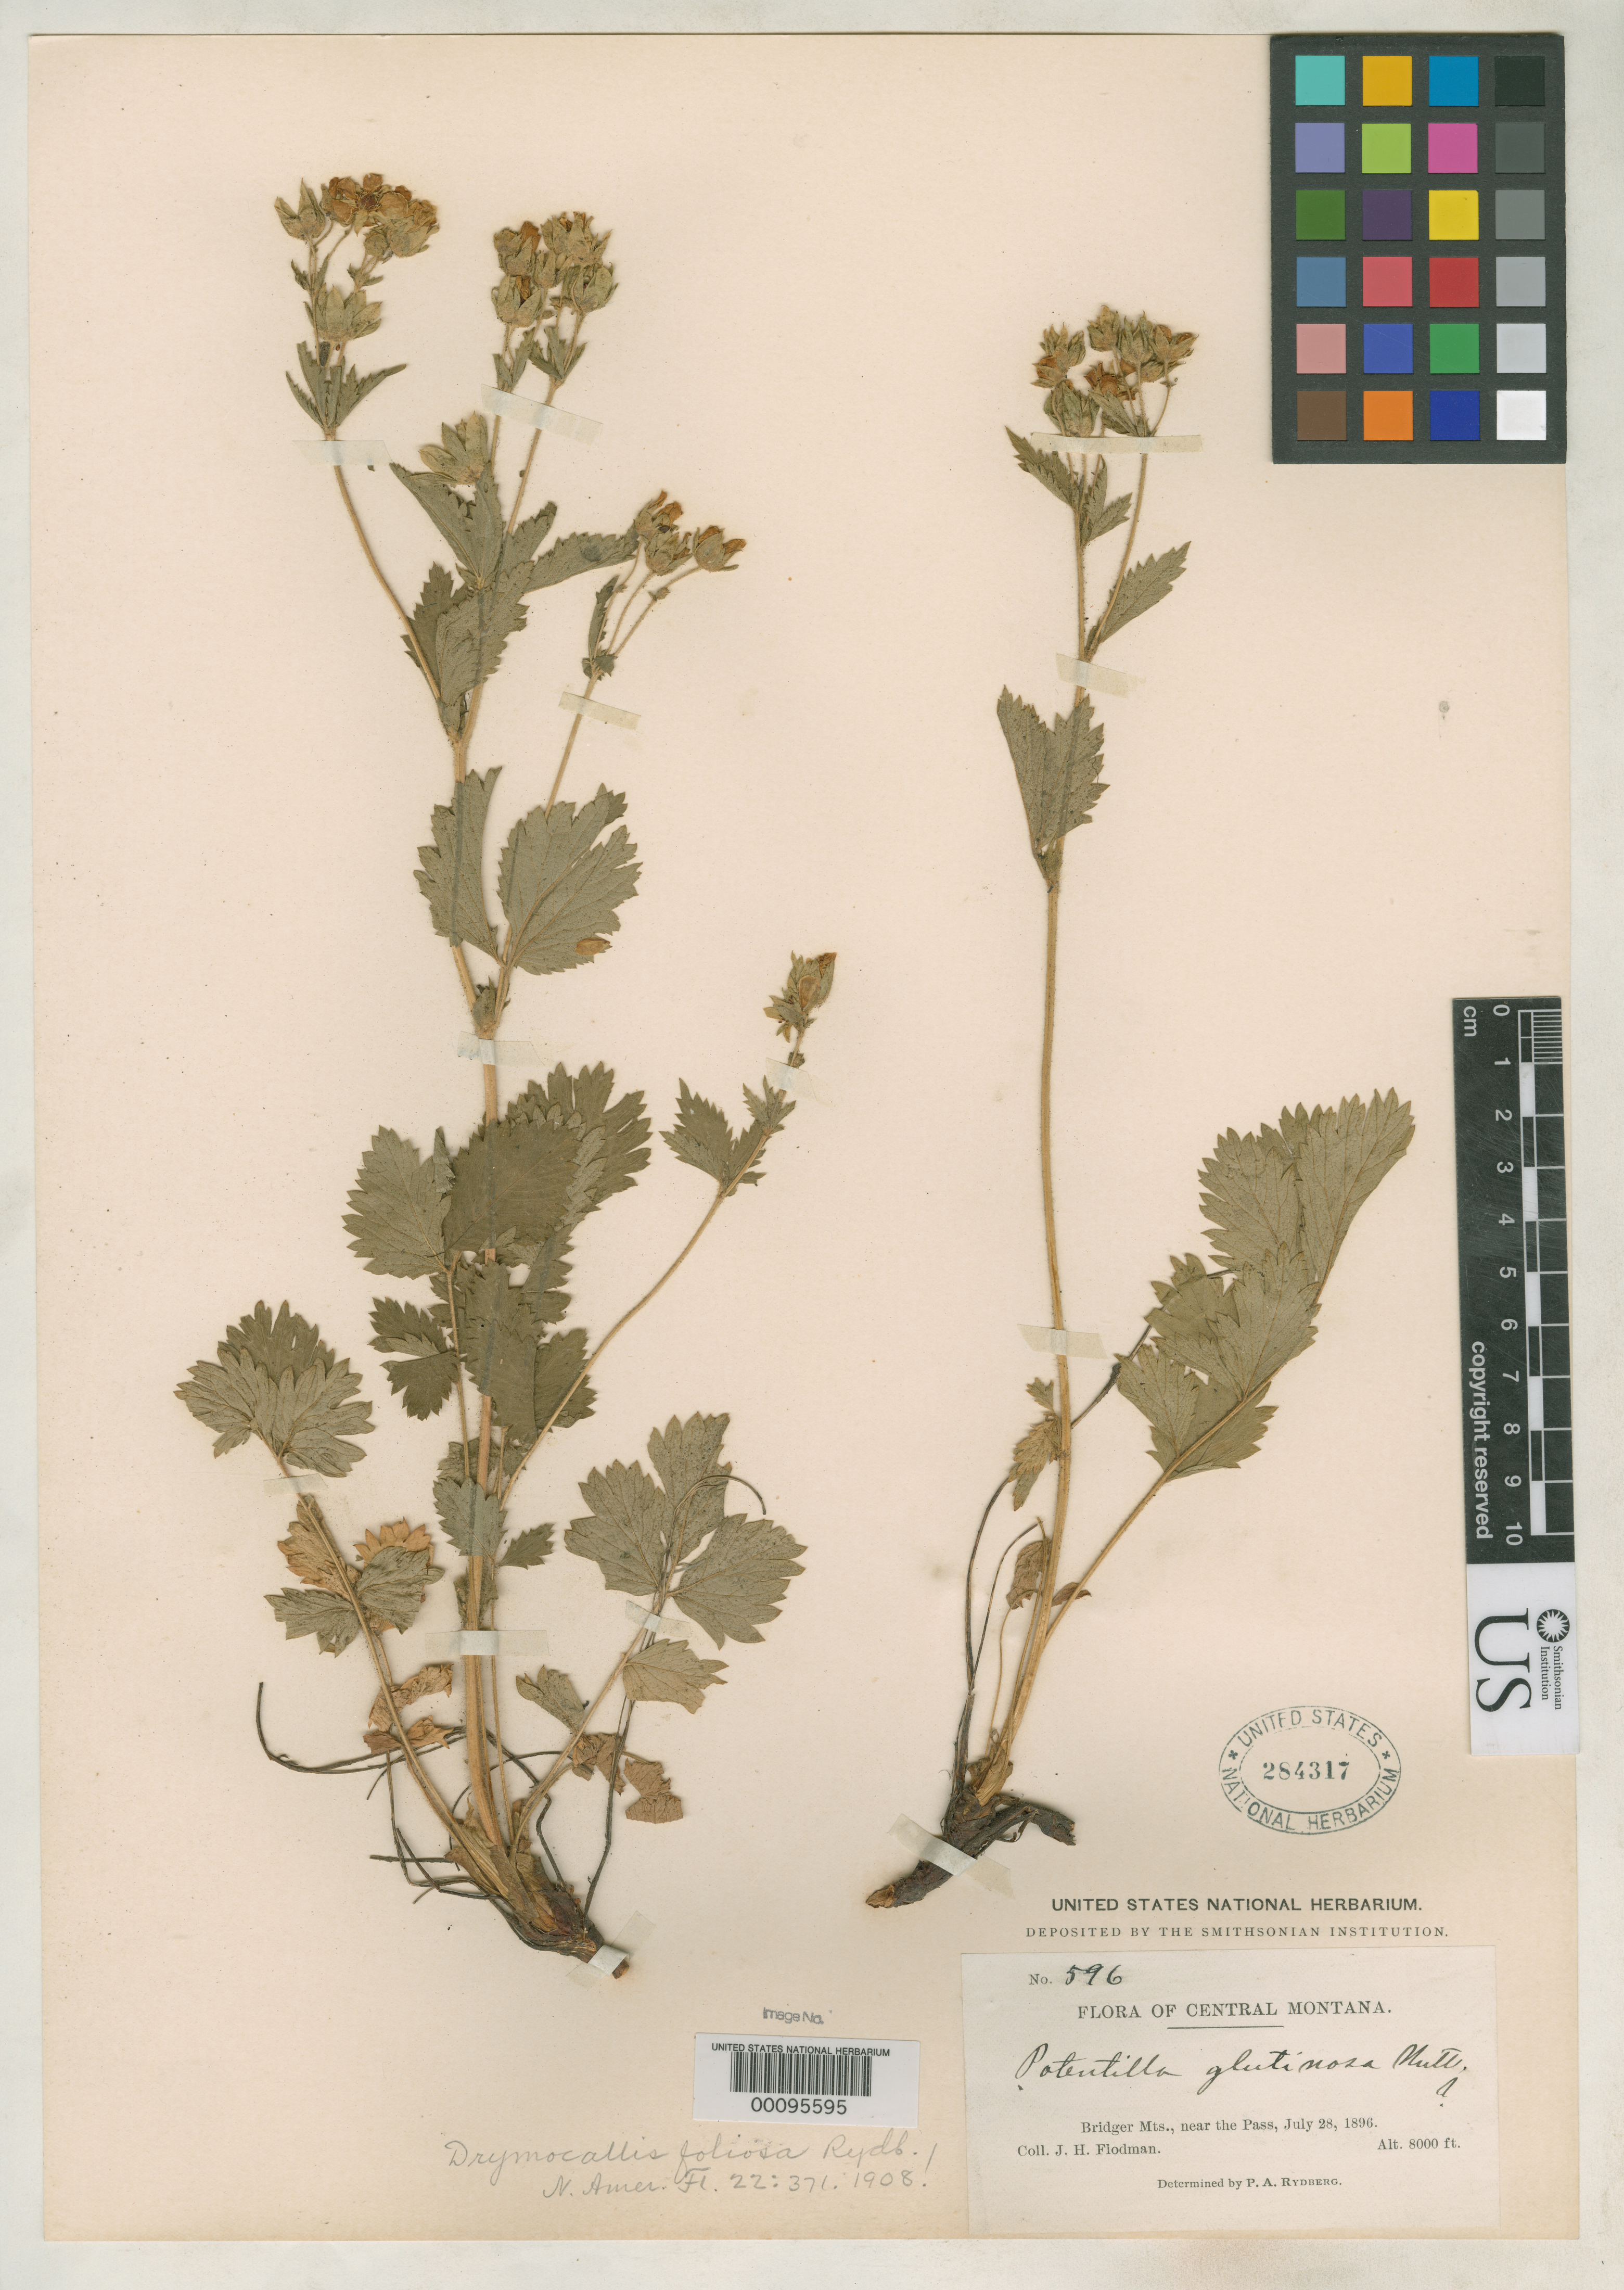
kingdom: Plantae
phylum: Tracheophyta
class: Magnoliopsida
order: Rosales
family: Rosaceae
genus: Drymocallis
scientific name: Drymocallis foliosa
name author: Rydb.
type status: Isotype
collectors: J. Flodman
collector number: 596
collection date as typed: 28 Jul 1896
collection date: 1896-07-28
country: United States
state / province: Montana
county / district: Gallatin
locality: Bridger Mountains.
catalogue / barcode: US 284317